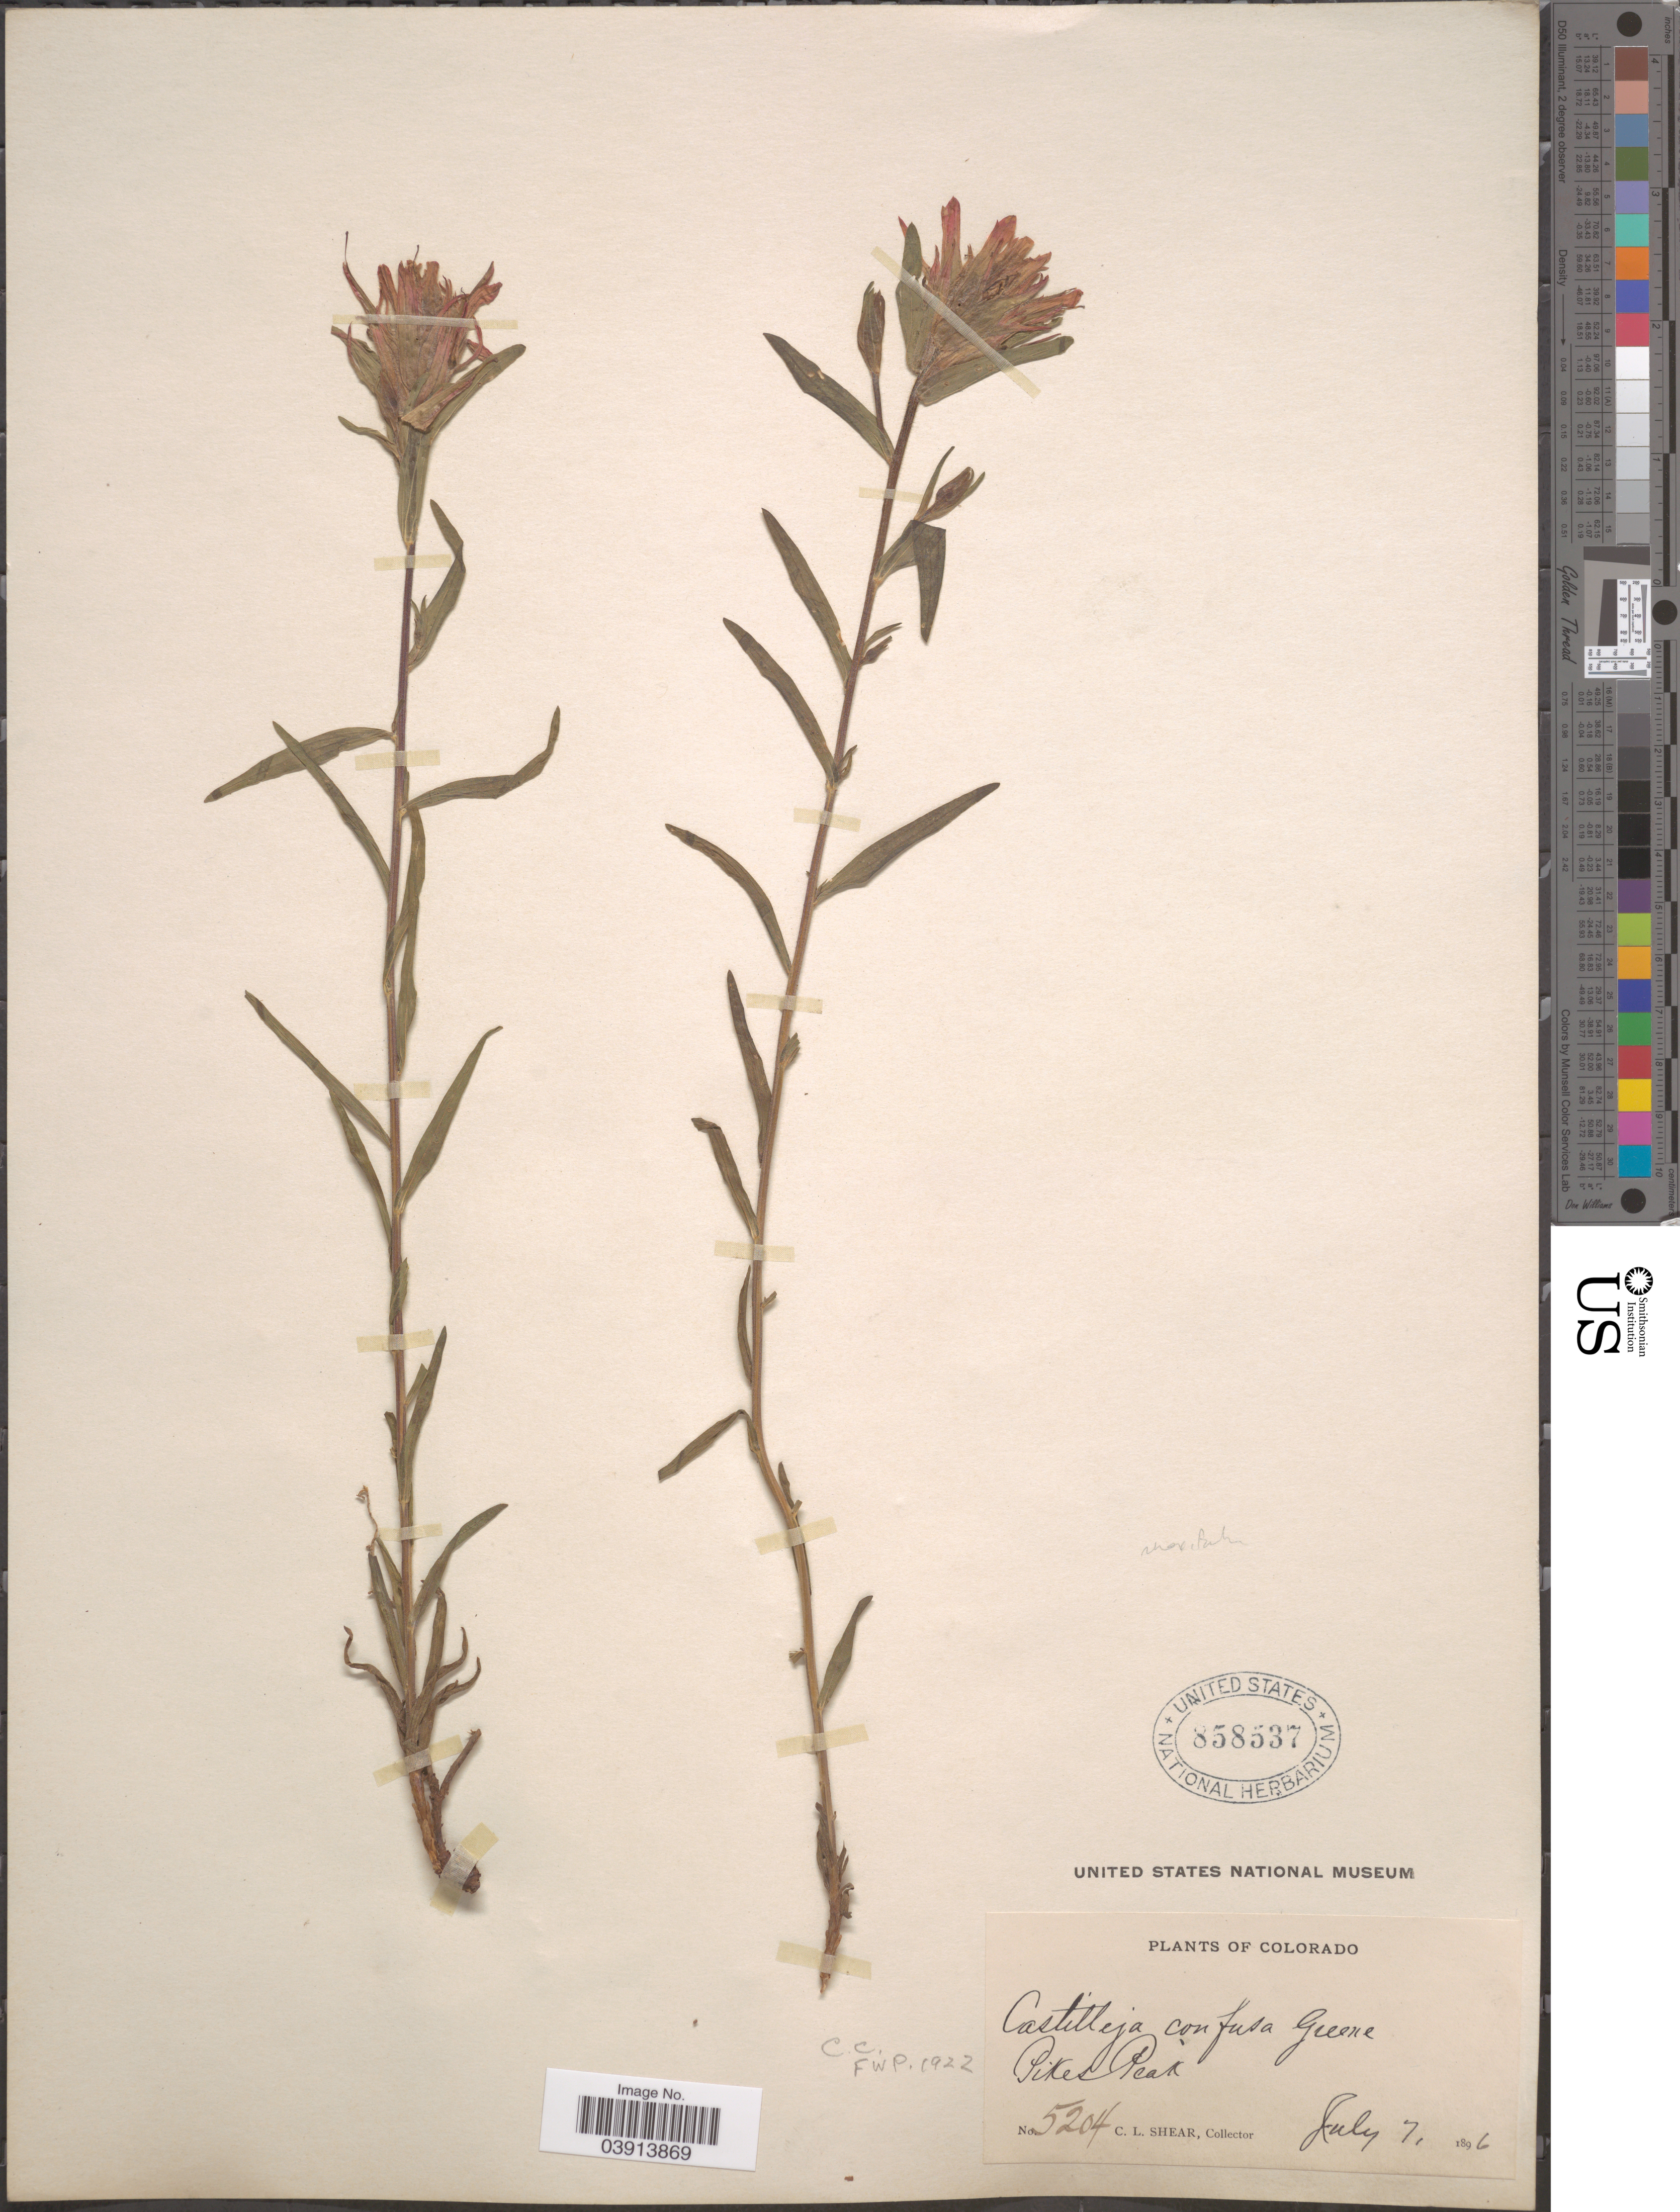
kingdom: Plantae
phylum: Tracheophyta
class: Magnoliopsida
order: Lamiales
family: Orobanchaceae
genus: Castilleja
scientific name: Castilleja rhexiifolia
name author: Rydb.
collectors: C. L. Shear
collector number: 5204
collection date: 1896-07-07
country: United States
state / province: Colorado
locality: Pikes Peak.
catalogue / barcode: US 858537